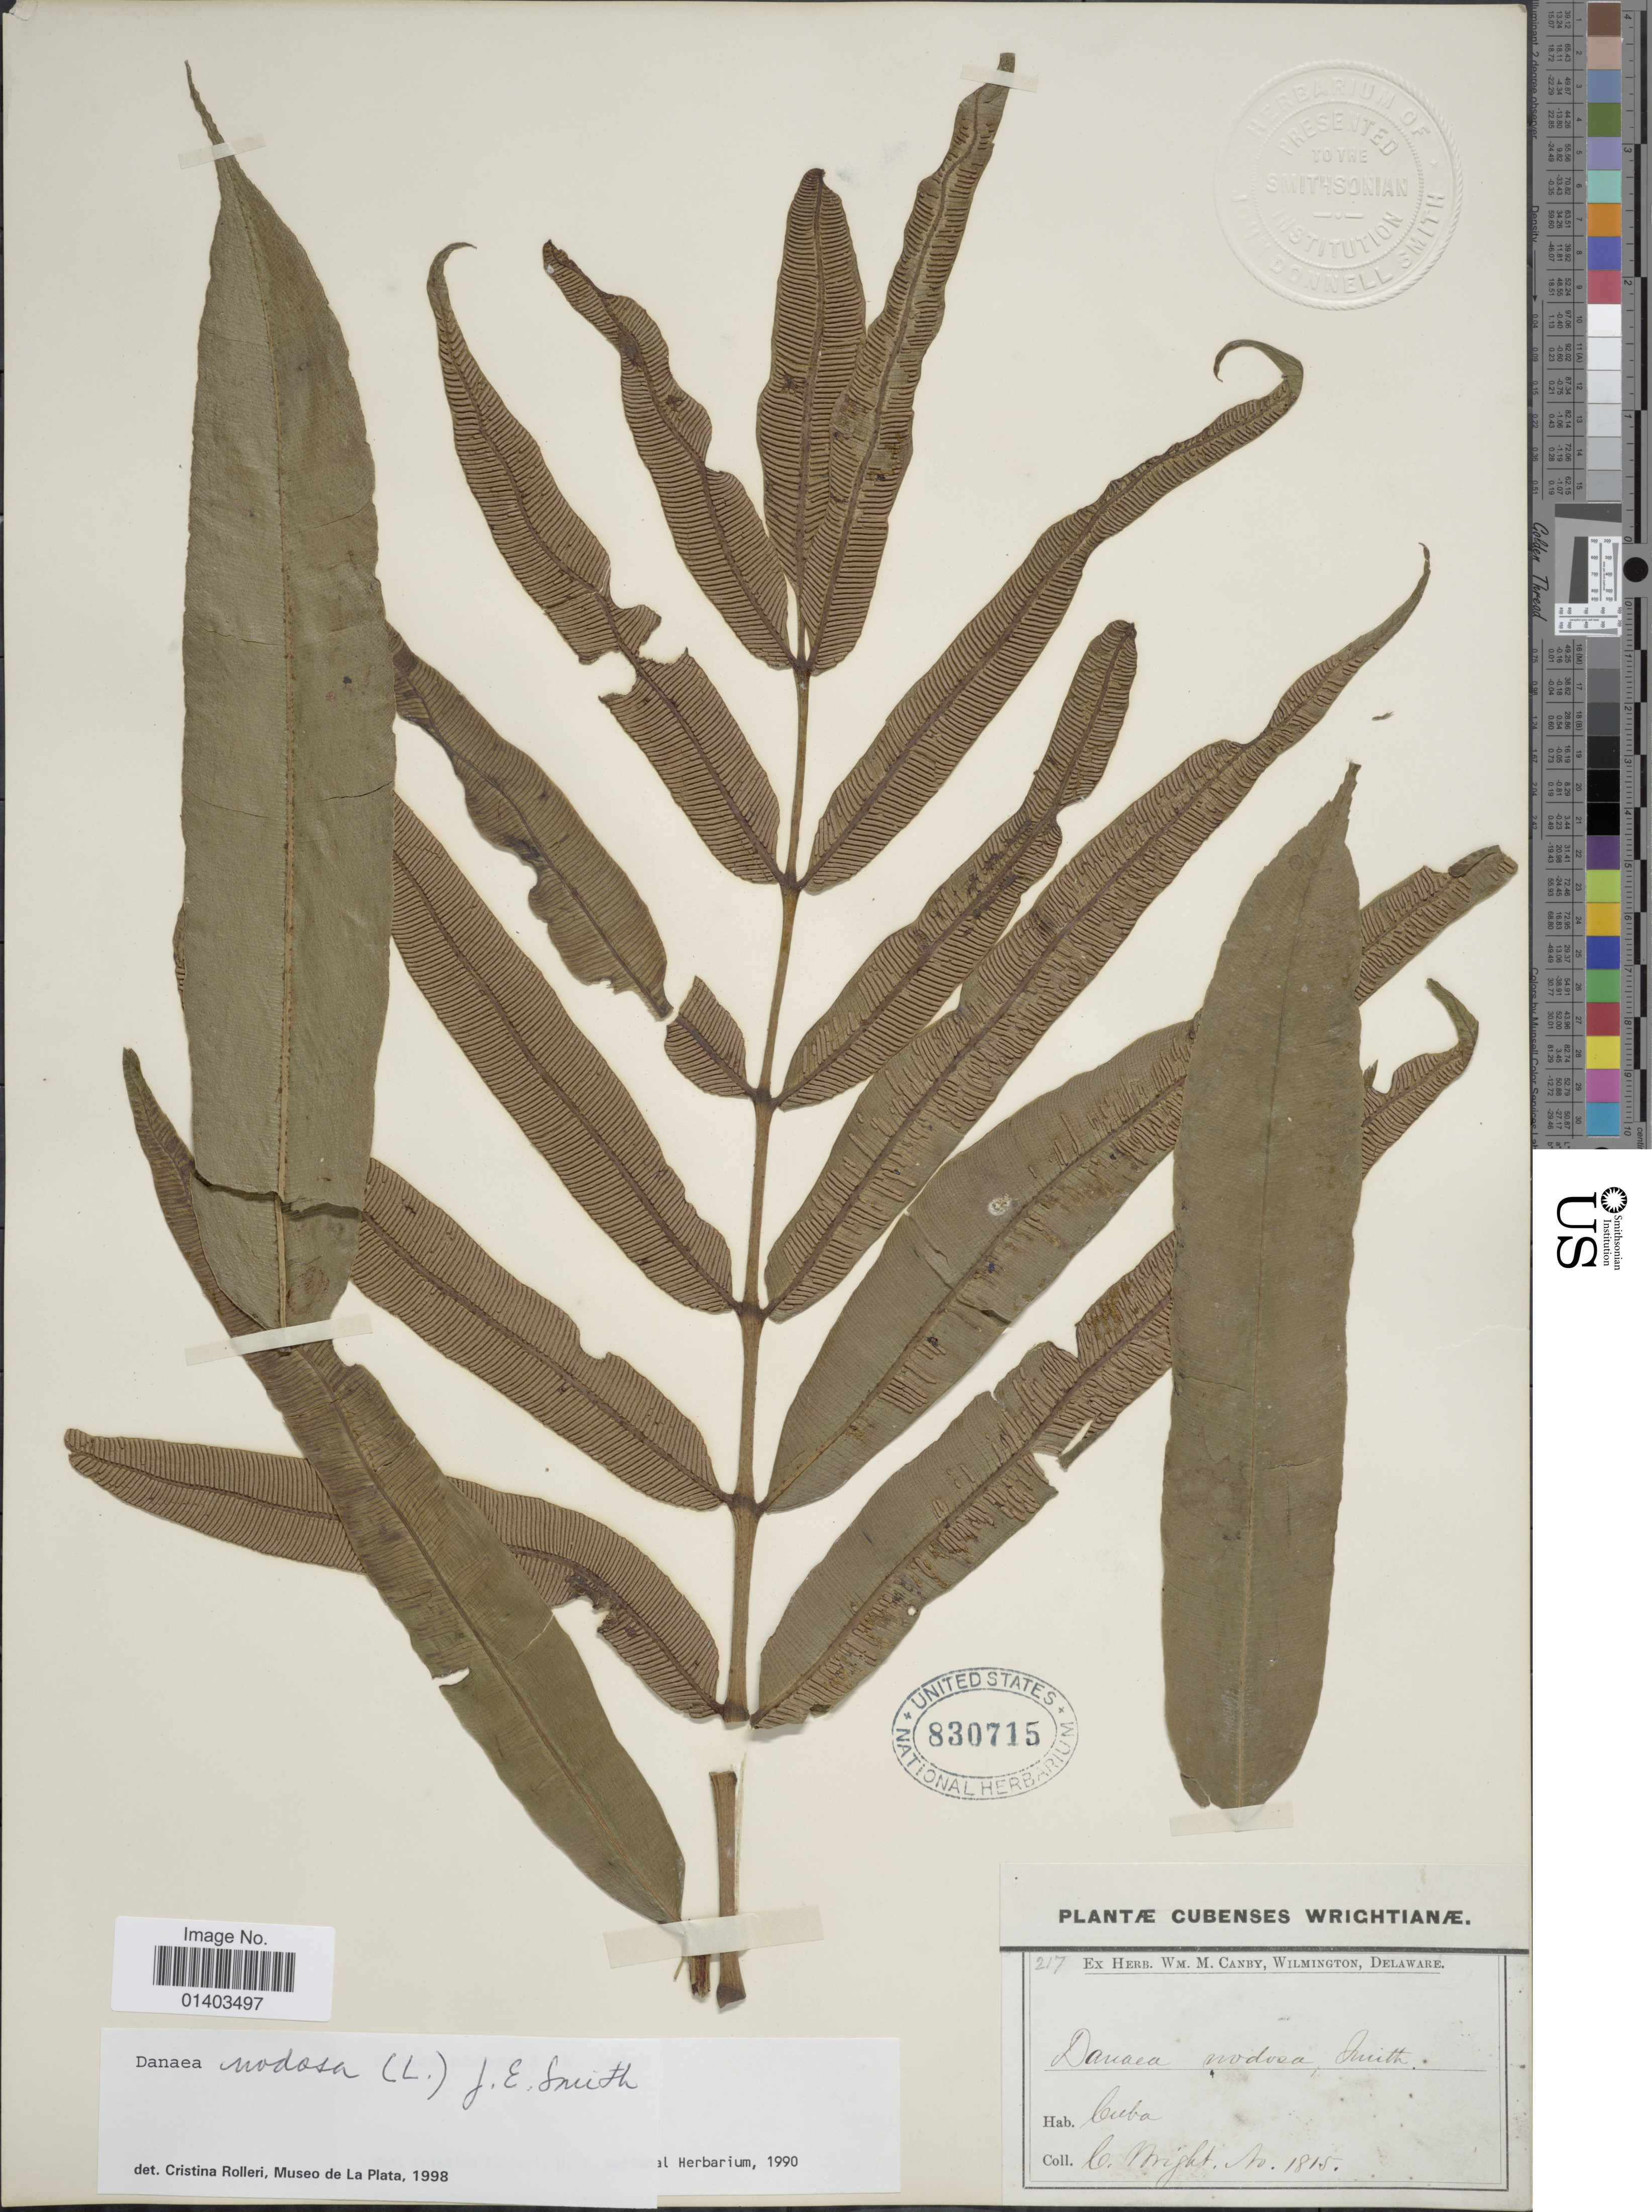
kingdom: Plantae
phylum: Tracheophyta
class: Polypodiopsida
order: Marattiales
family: Marattiaceae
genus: Danaea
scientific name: Danaea nodosa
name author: (L.) Sm.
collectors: C. Wright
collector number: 1815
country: Cuba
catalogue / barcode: US 830715